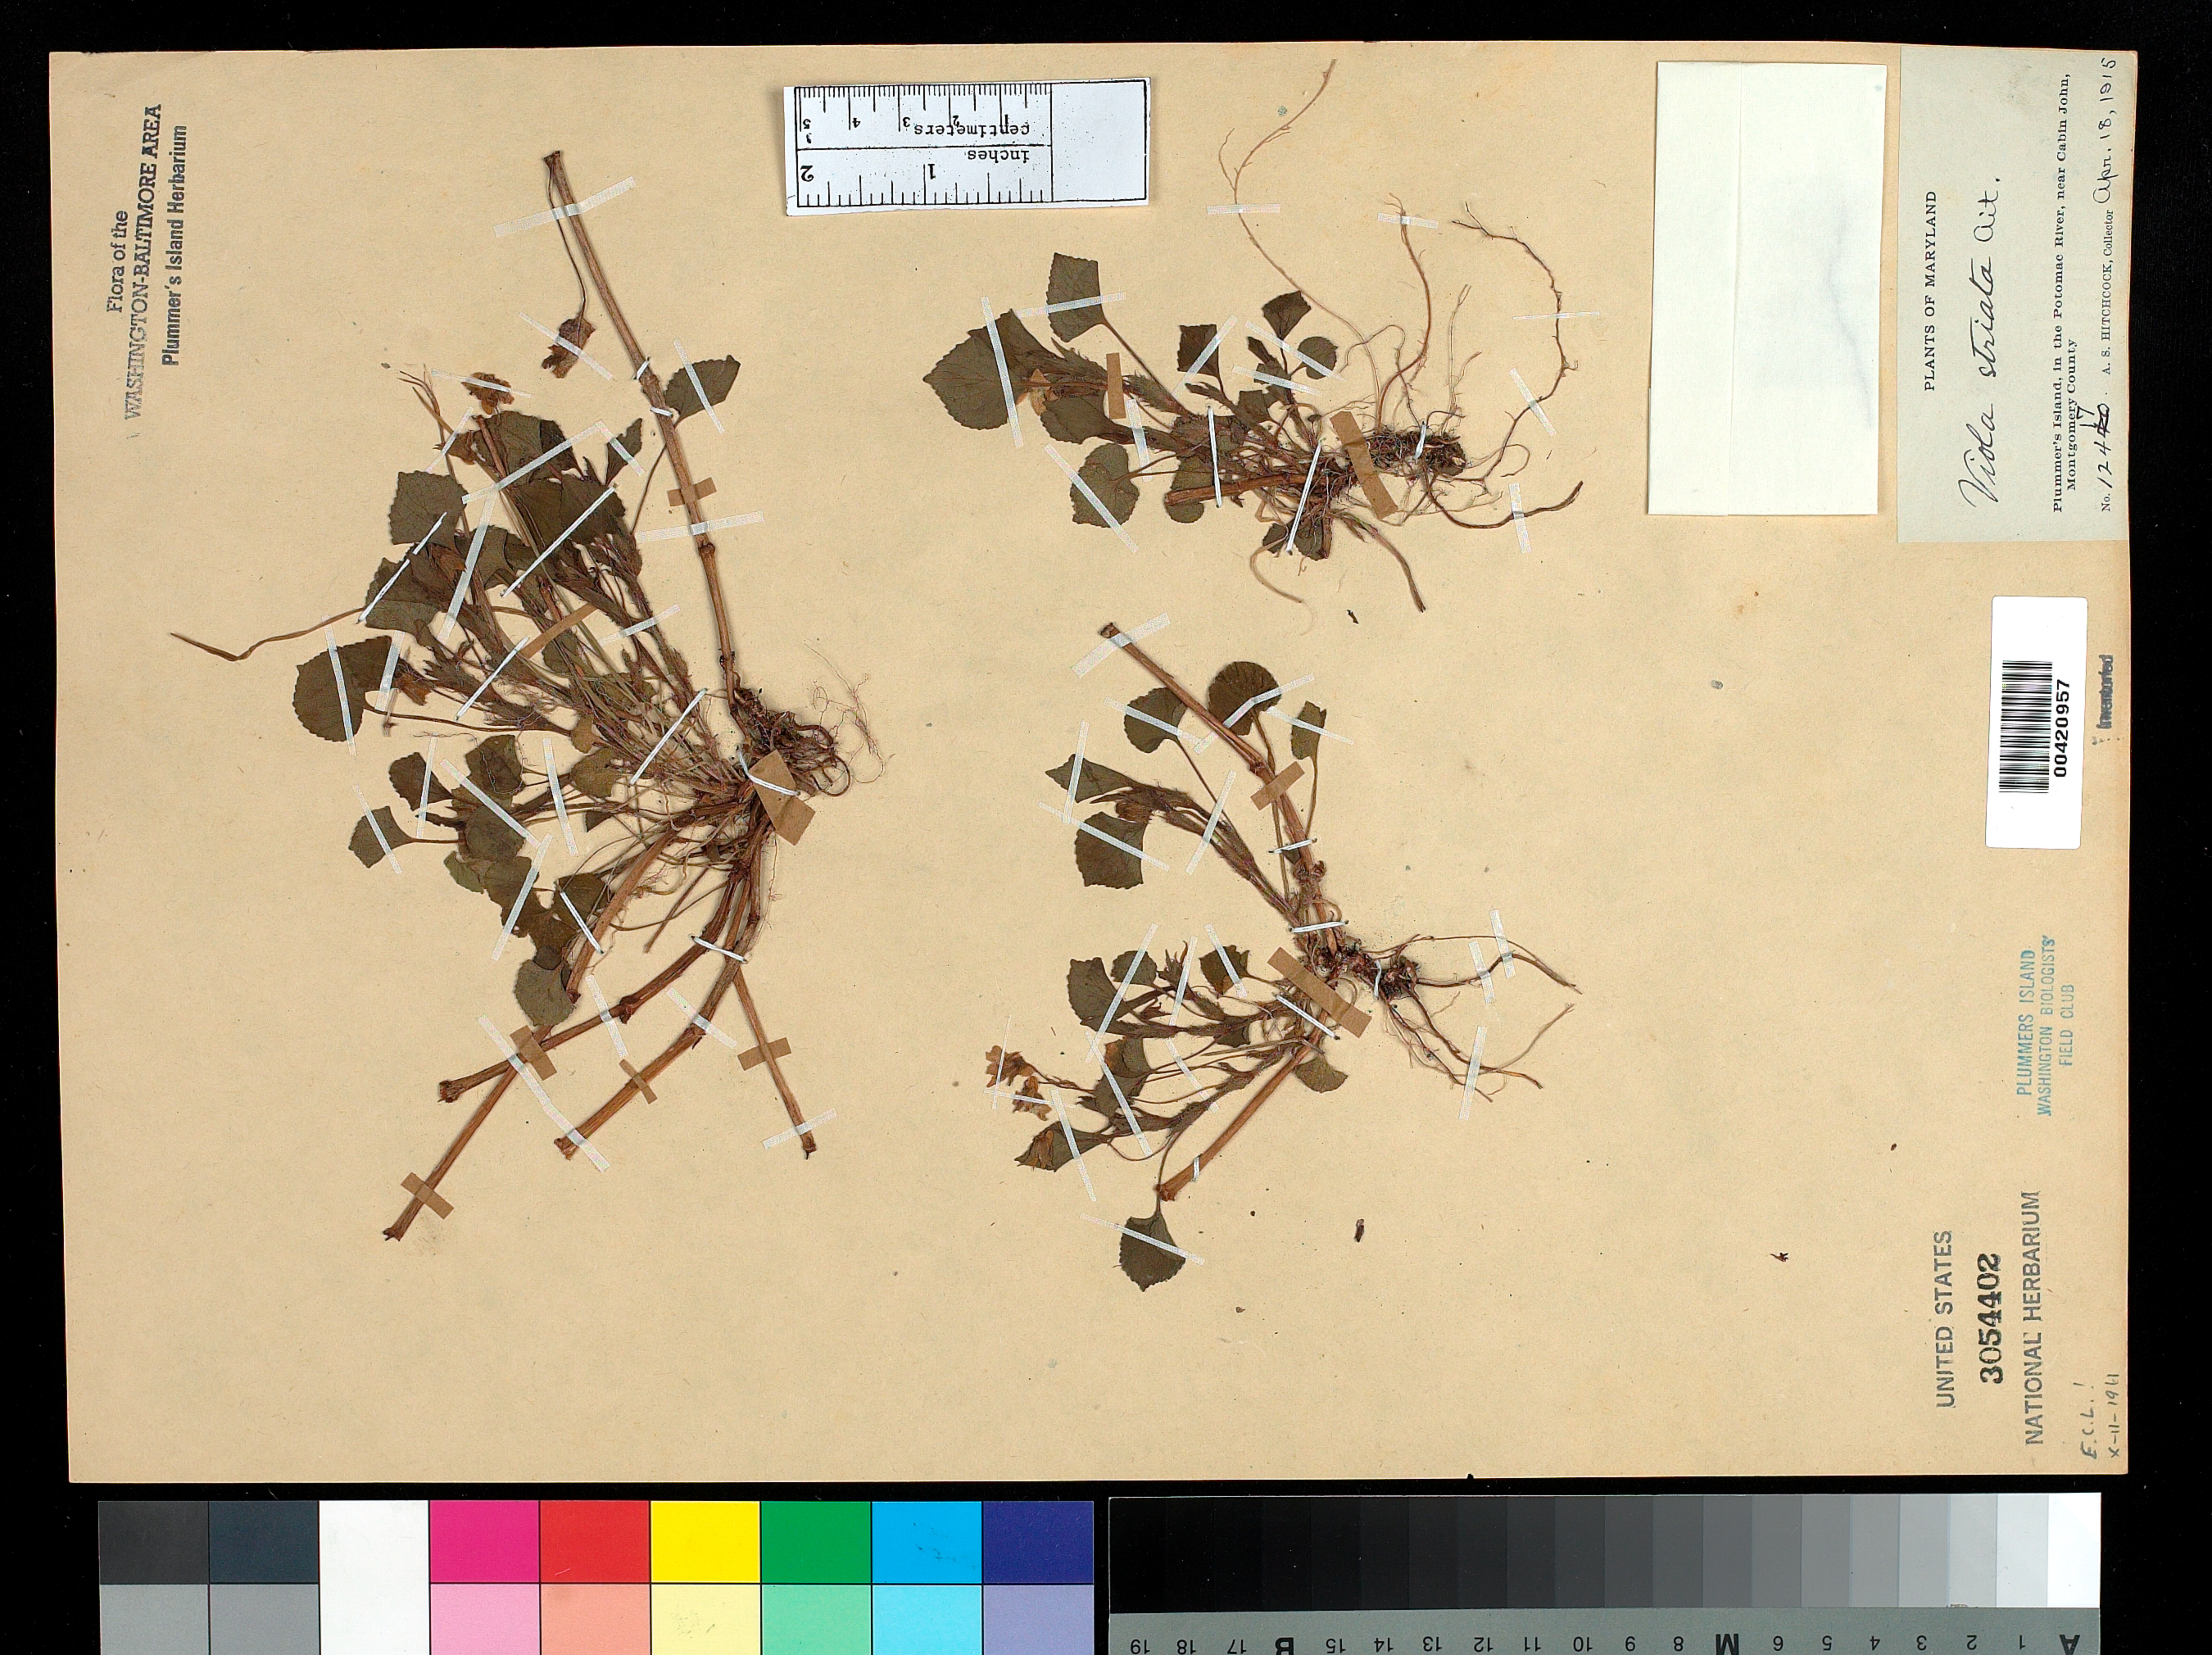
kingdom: Plantae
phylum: Tracheophyta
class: Magnoliopsida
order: Malpighiales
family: Violaceae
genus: Viola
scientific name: Viola striata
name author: Aiton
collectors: A. S. Hitchcock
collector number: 12417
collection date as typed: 18 Apr 1915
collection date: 1915-04-18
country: United States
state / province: Maryland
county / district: Montgomery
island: Plummers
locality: Plummer's Island C. & O. Canal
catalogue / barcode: US 3054402